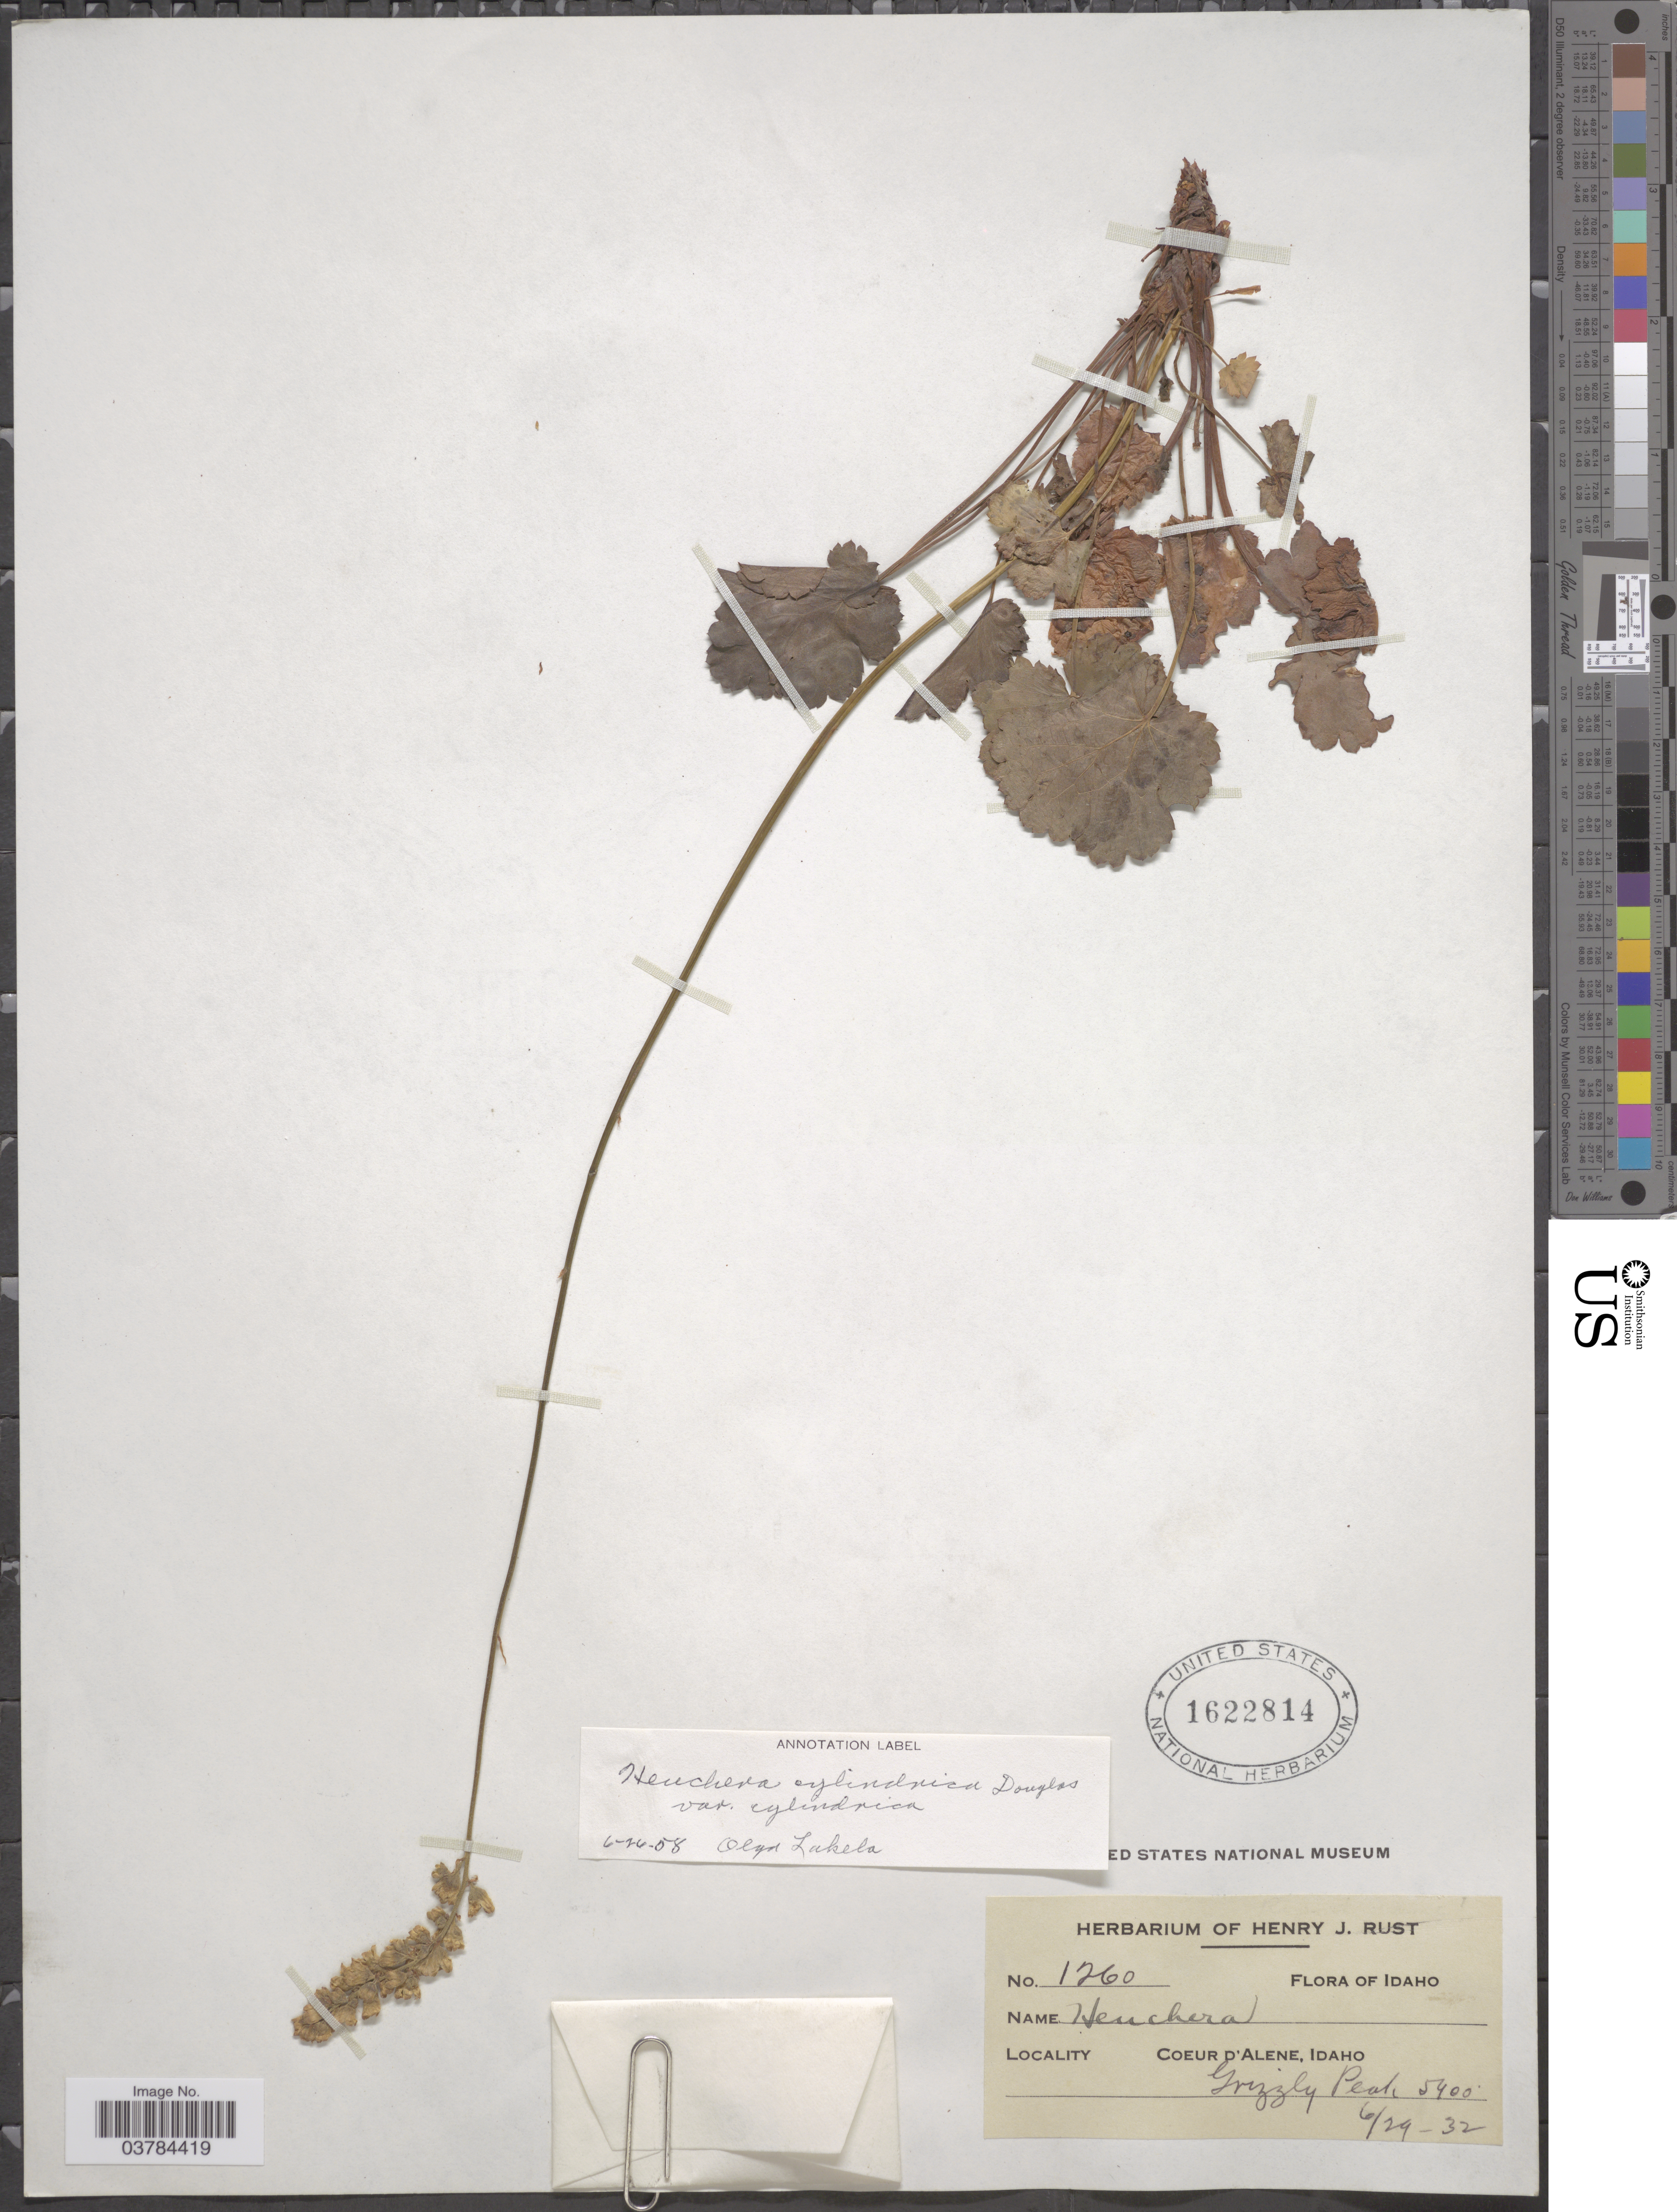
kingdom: Plantae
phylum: Tracheophyta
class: Magnoliopsida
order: Saxifragales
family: Saxifragaceae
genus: Heuchera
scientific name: Heuchera cylindrica var. cylindrica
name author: Douglas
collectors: ex herb. Henry J. Rust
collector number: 1260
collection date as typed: Transcribed d/m/y: 29/6/32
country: United States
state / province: Idaho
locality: Coeur d'Alene. Grizzly Peak.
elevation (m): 1646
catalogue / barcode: US 1622814